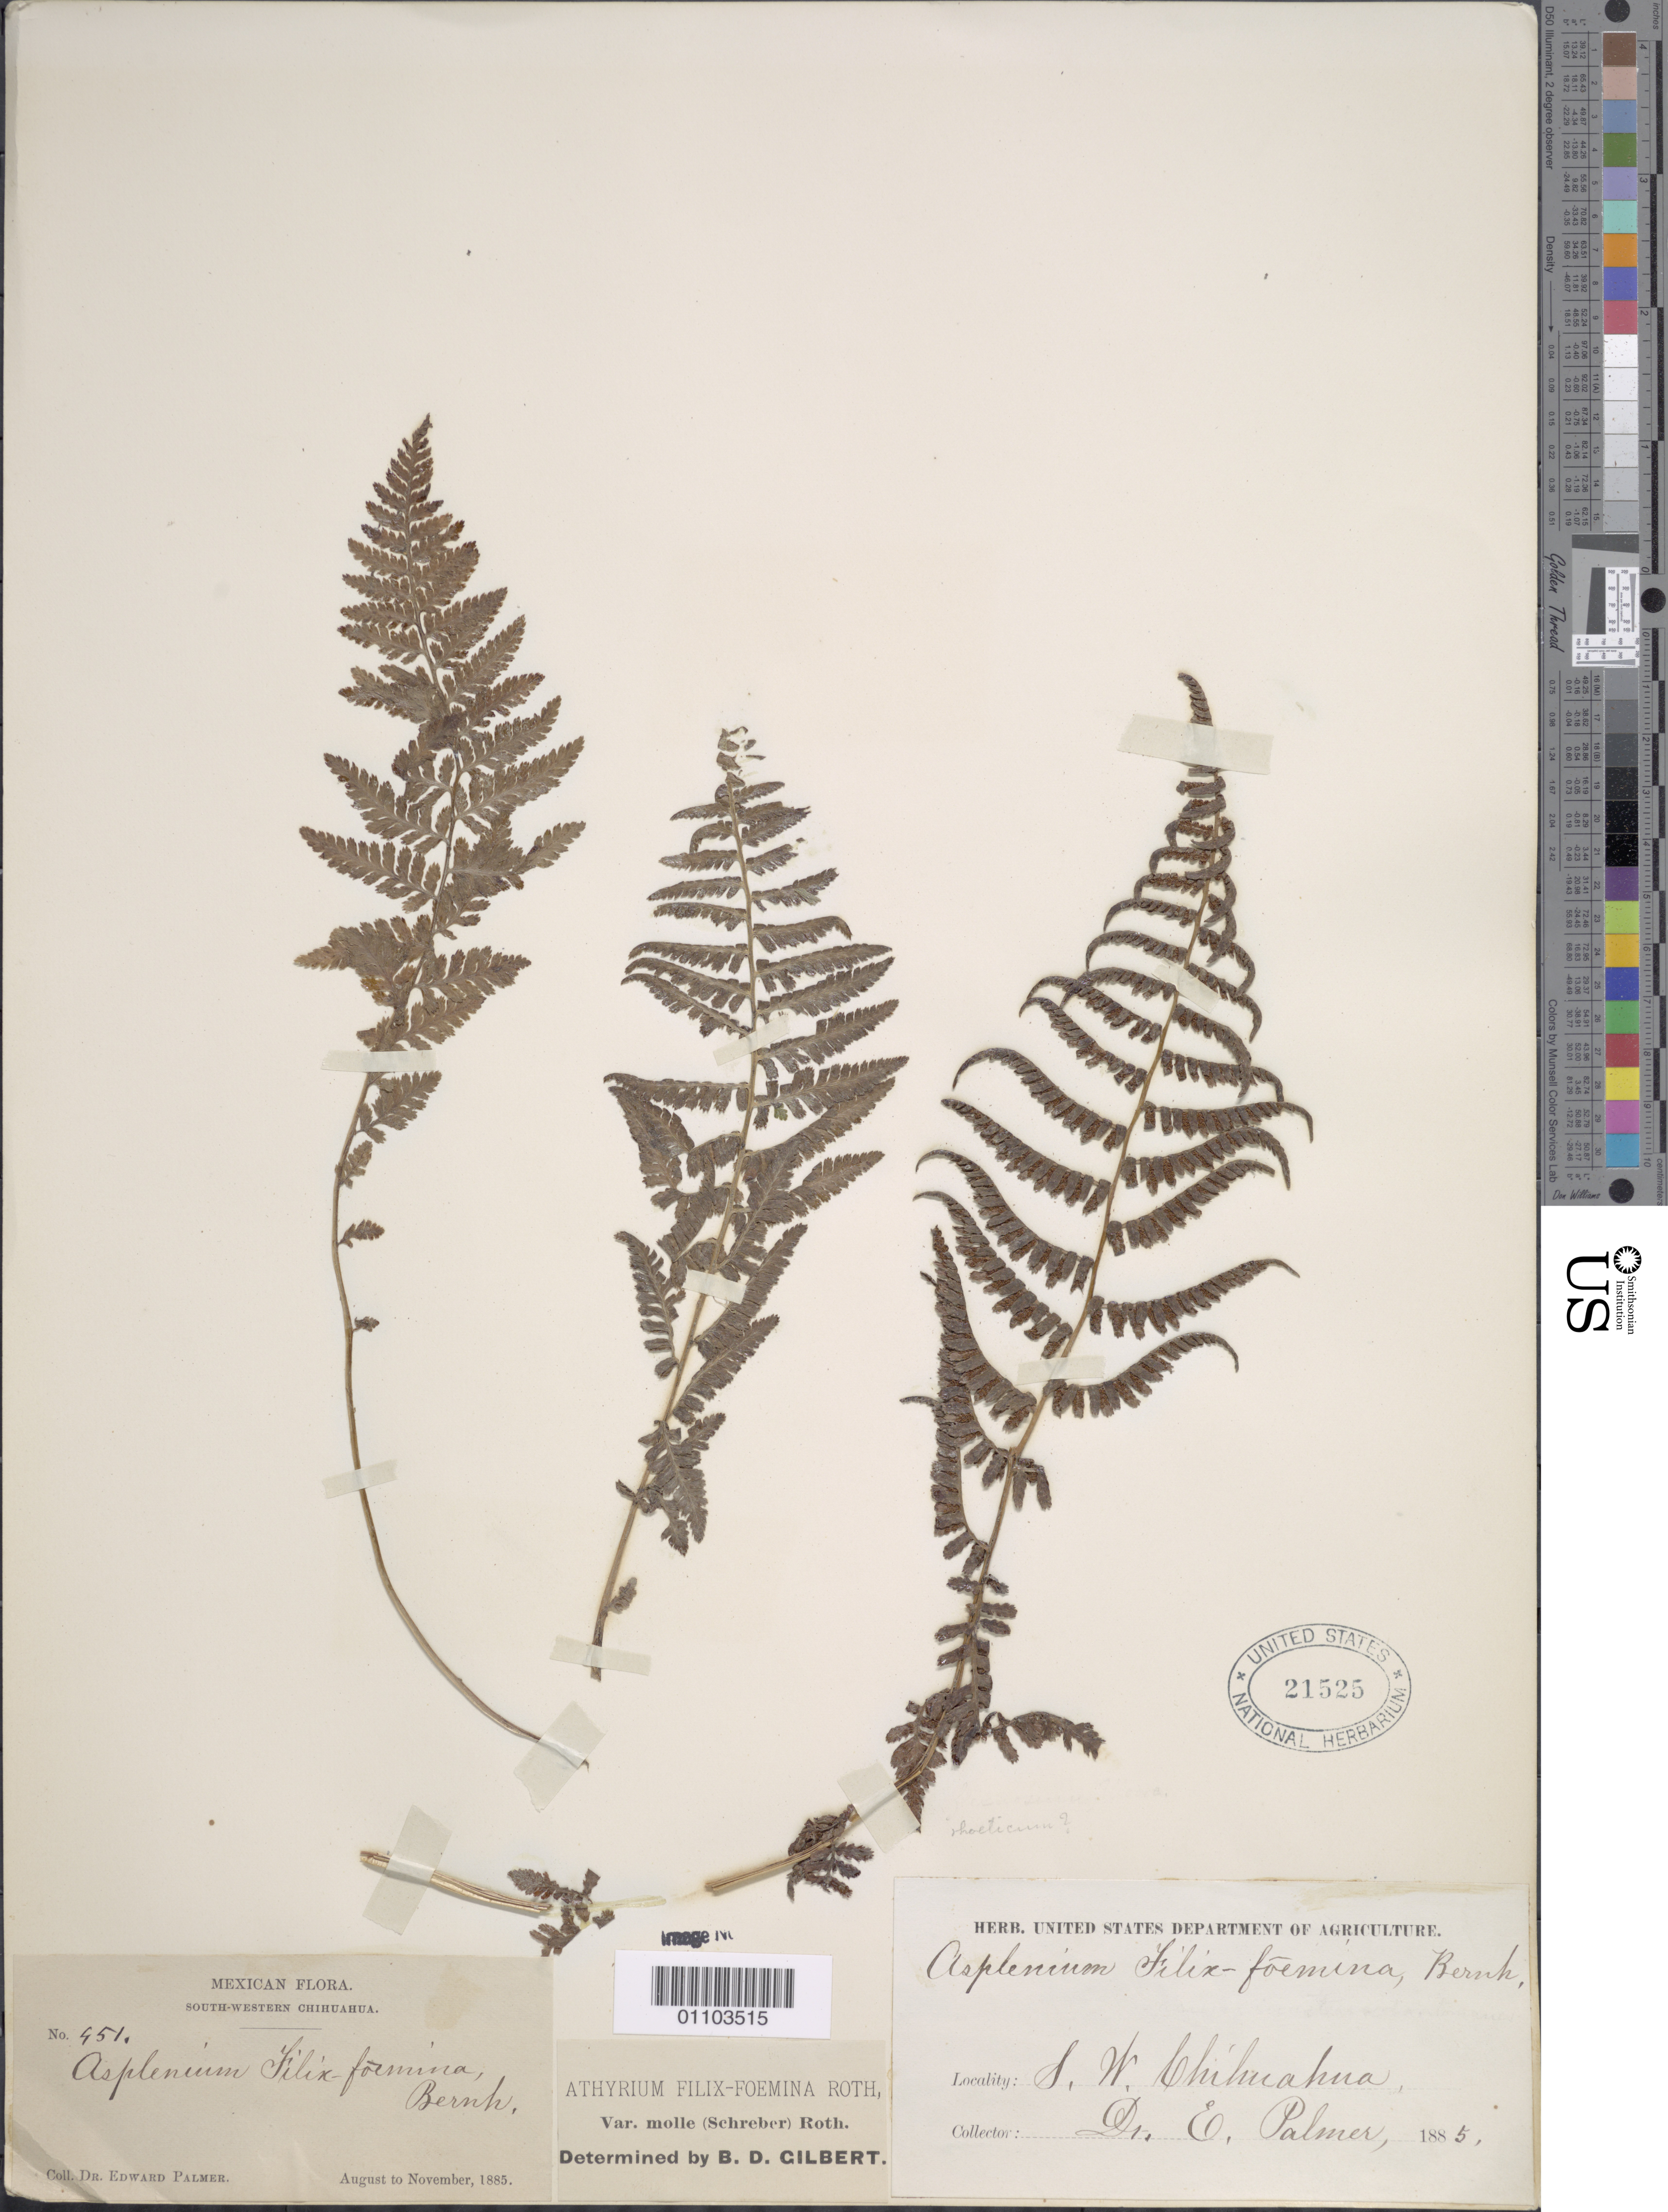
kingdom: Plantae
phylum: Tracheophyta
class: Polypodiopsida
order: Polypodiales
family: Athyriaceae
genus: Athyrium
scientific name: Athyrium dombei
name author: (Desv.) C. Chr.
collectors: E. Palmer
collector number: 451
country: Mexico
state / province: Chihuahua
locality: SW Chihuahua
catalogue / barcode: US 21525